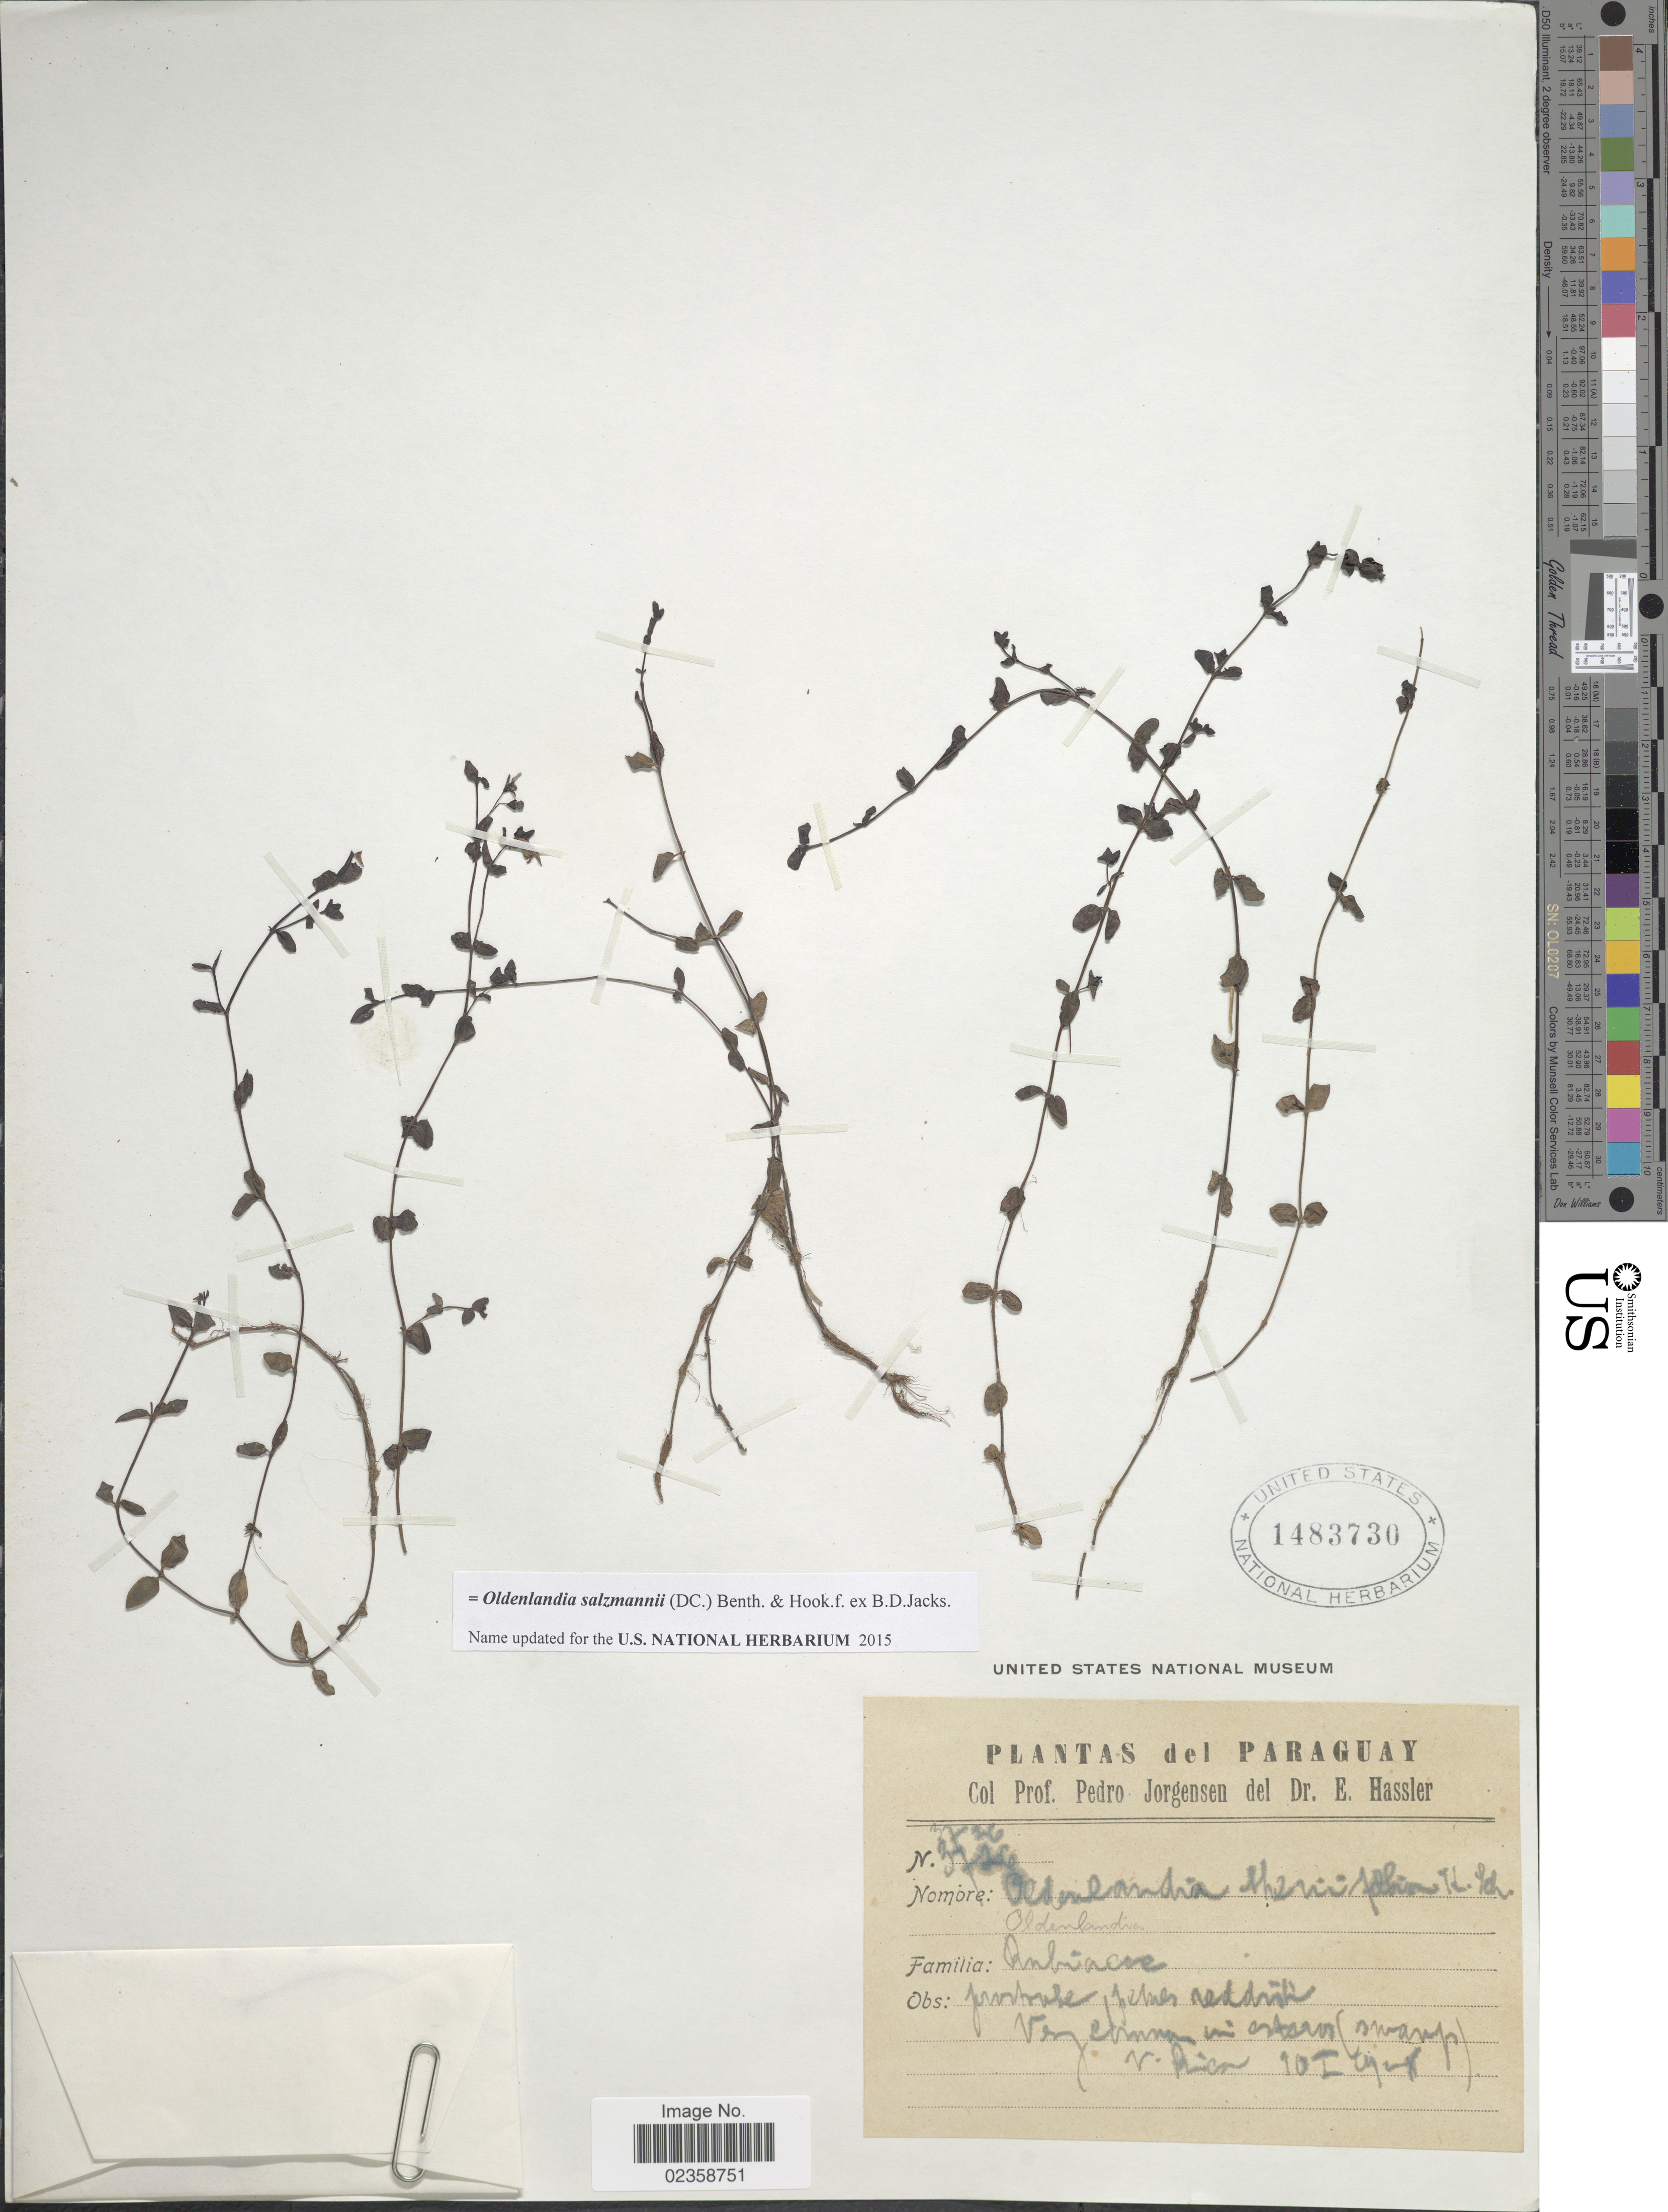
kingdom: Plantae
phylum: Tracheophyta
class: Magnoliopsida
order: Gentianales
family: Rubiaceae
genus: Oldenlandia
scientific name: Oldenlandia salzmannii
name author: (DC.) Benth. & Hook. f. ex B.D. Jacks.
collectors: P. Jörgensen & E. Hassler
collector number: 3726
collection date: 1928-01-10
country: Paraguay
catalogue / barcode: US 1483730